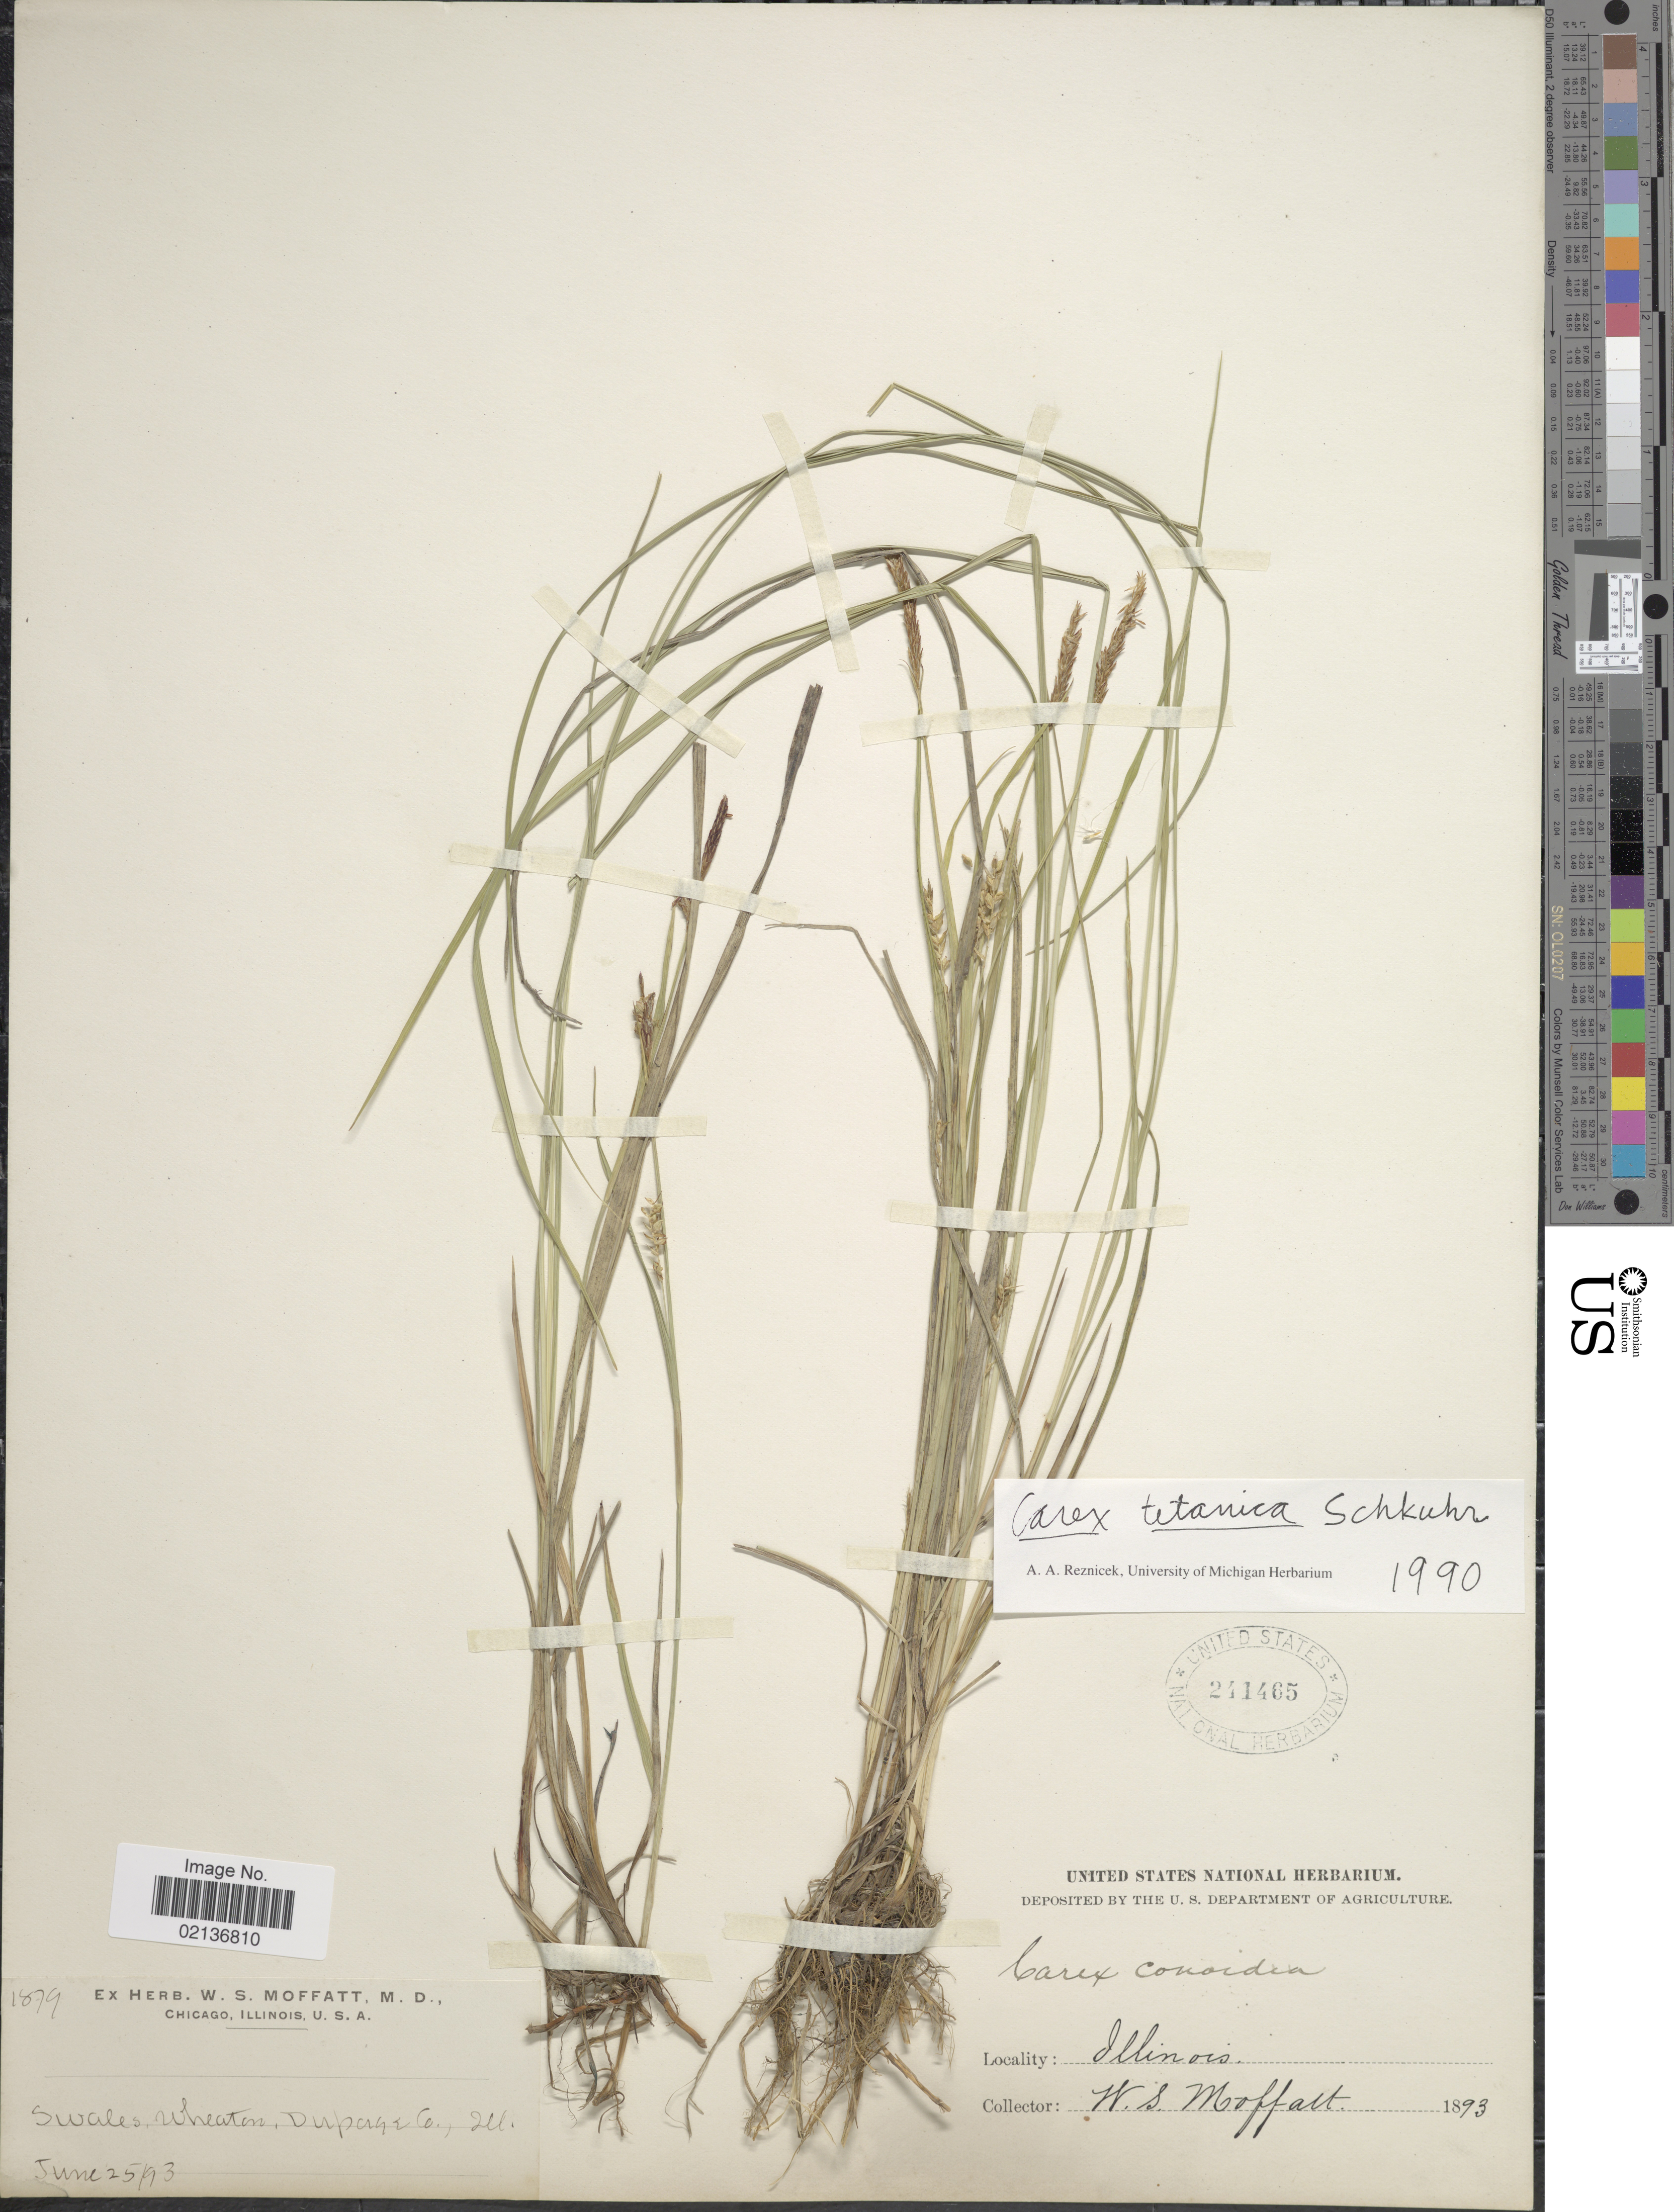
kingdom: Plantae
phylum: Tracheophyta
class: Liliopsida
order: Poales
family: Cyperaceae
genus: Carex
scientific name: Carex tetanica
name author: Schkuhr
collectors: W. Moffatt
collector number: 1879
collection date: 1893-06-25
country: United States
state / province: Illinois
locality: Swales, Wheater, Dupage Co.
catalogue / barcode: US 241465